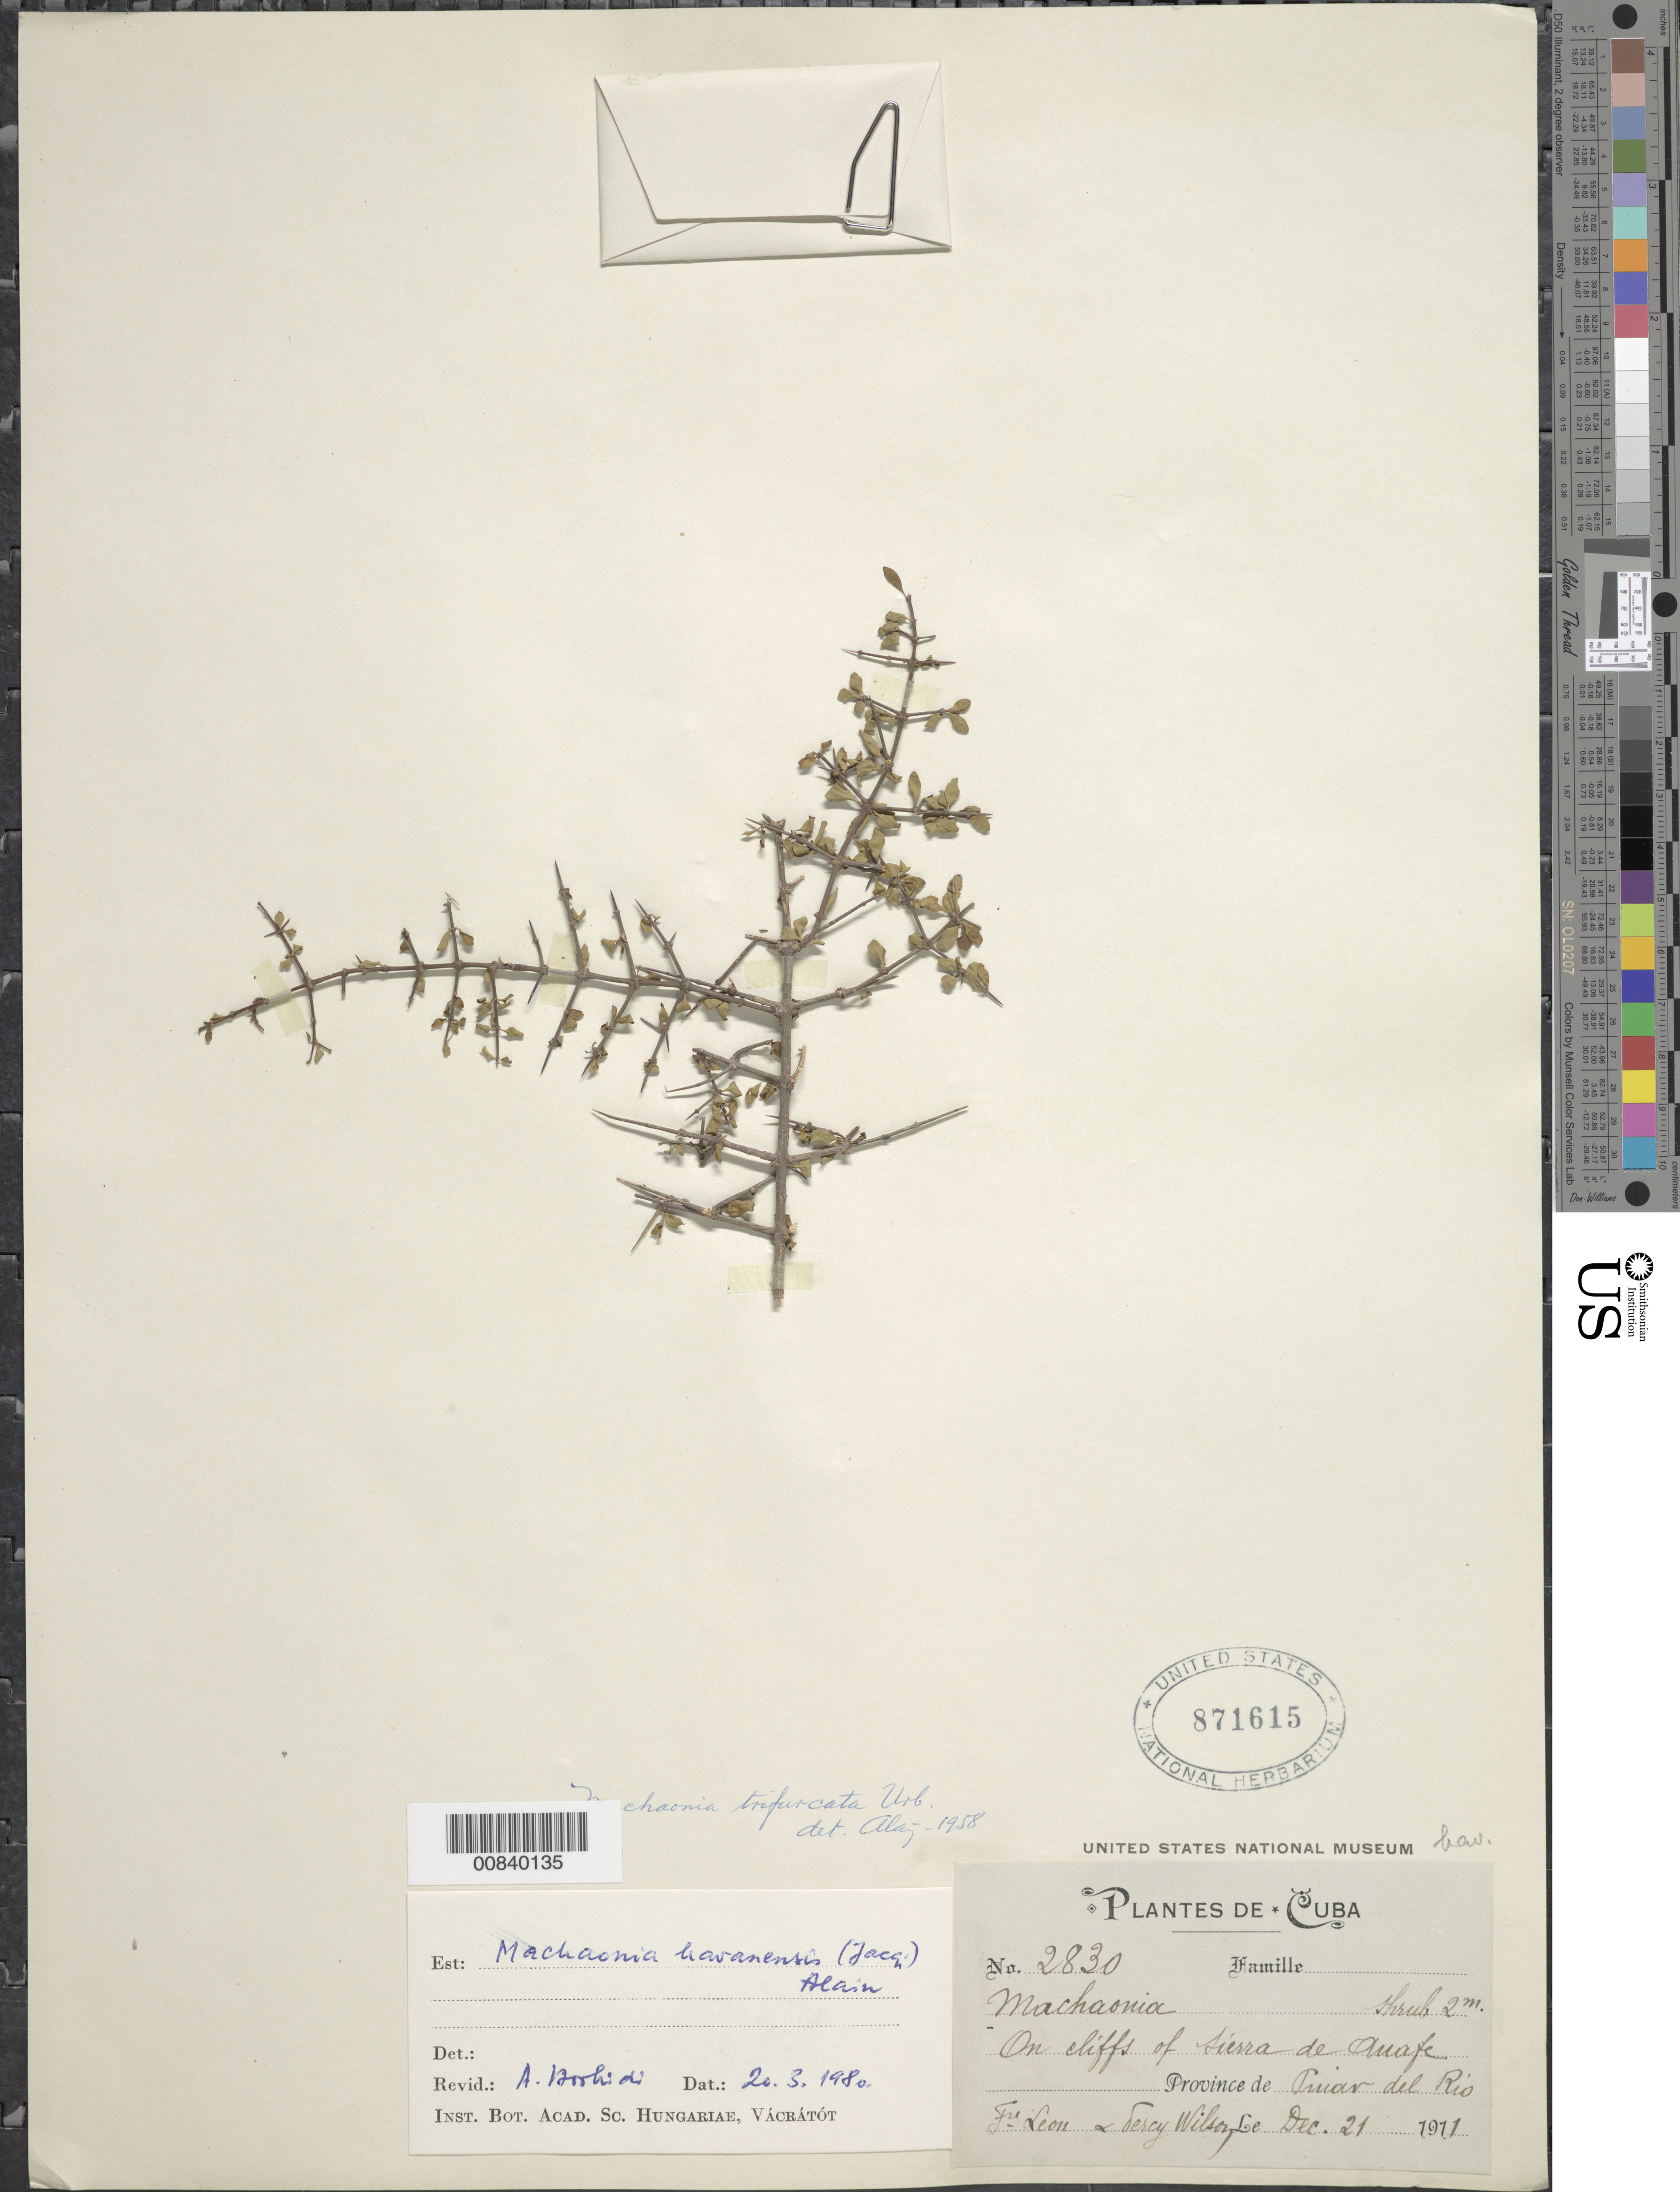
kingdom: Plantae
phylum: Tracheophyta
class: Magnoliopsida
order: Gentianales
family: Rubiaceae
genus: Machaonia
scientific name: Machaonia havanensis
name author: (Jacq. ex J.F. Gmel.) Alain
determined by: Borhidi, Attila L.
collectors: P. Wilson & Bro. León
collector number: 2830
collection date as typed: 21 Dec 1911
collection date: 1911-12-21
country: Cuba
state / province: Pinar del Río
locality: Sierra de Anafe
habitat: On cliffs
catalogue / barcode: US 871615